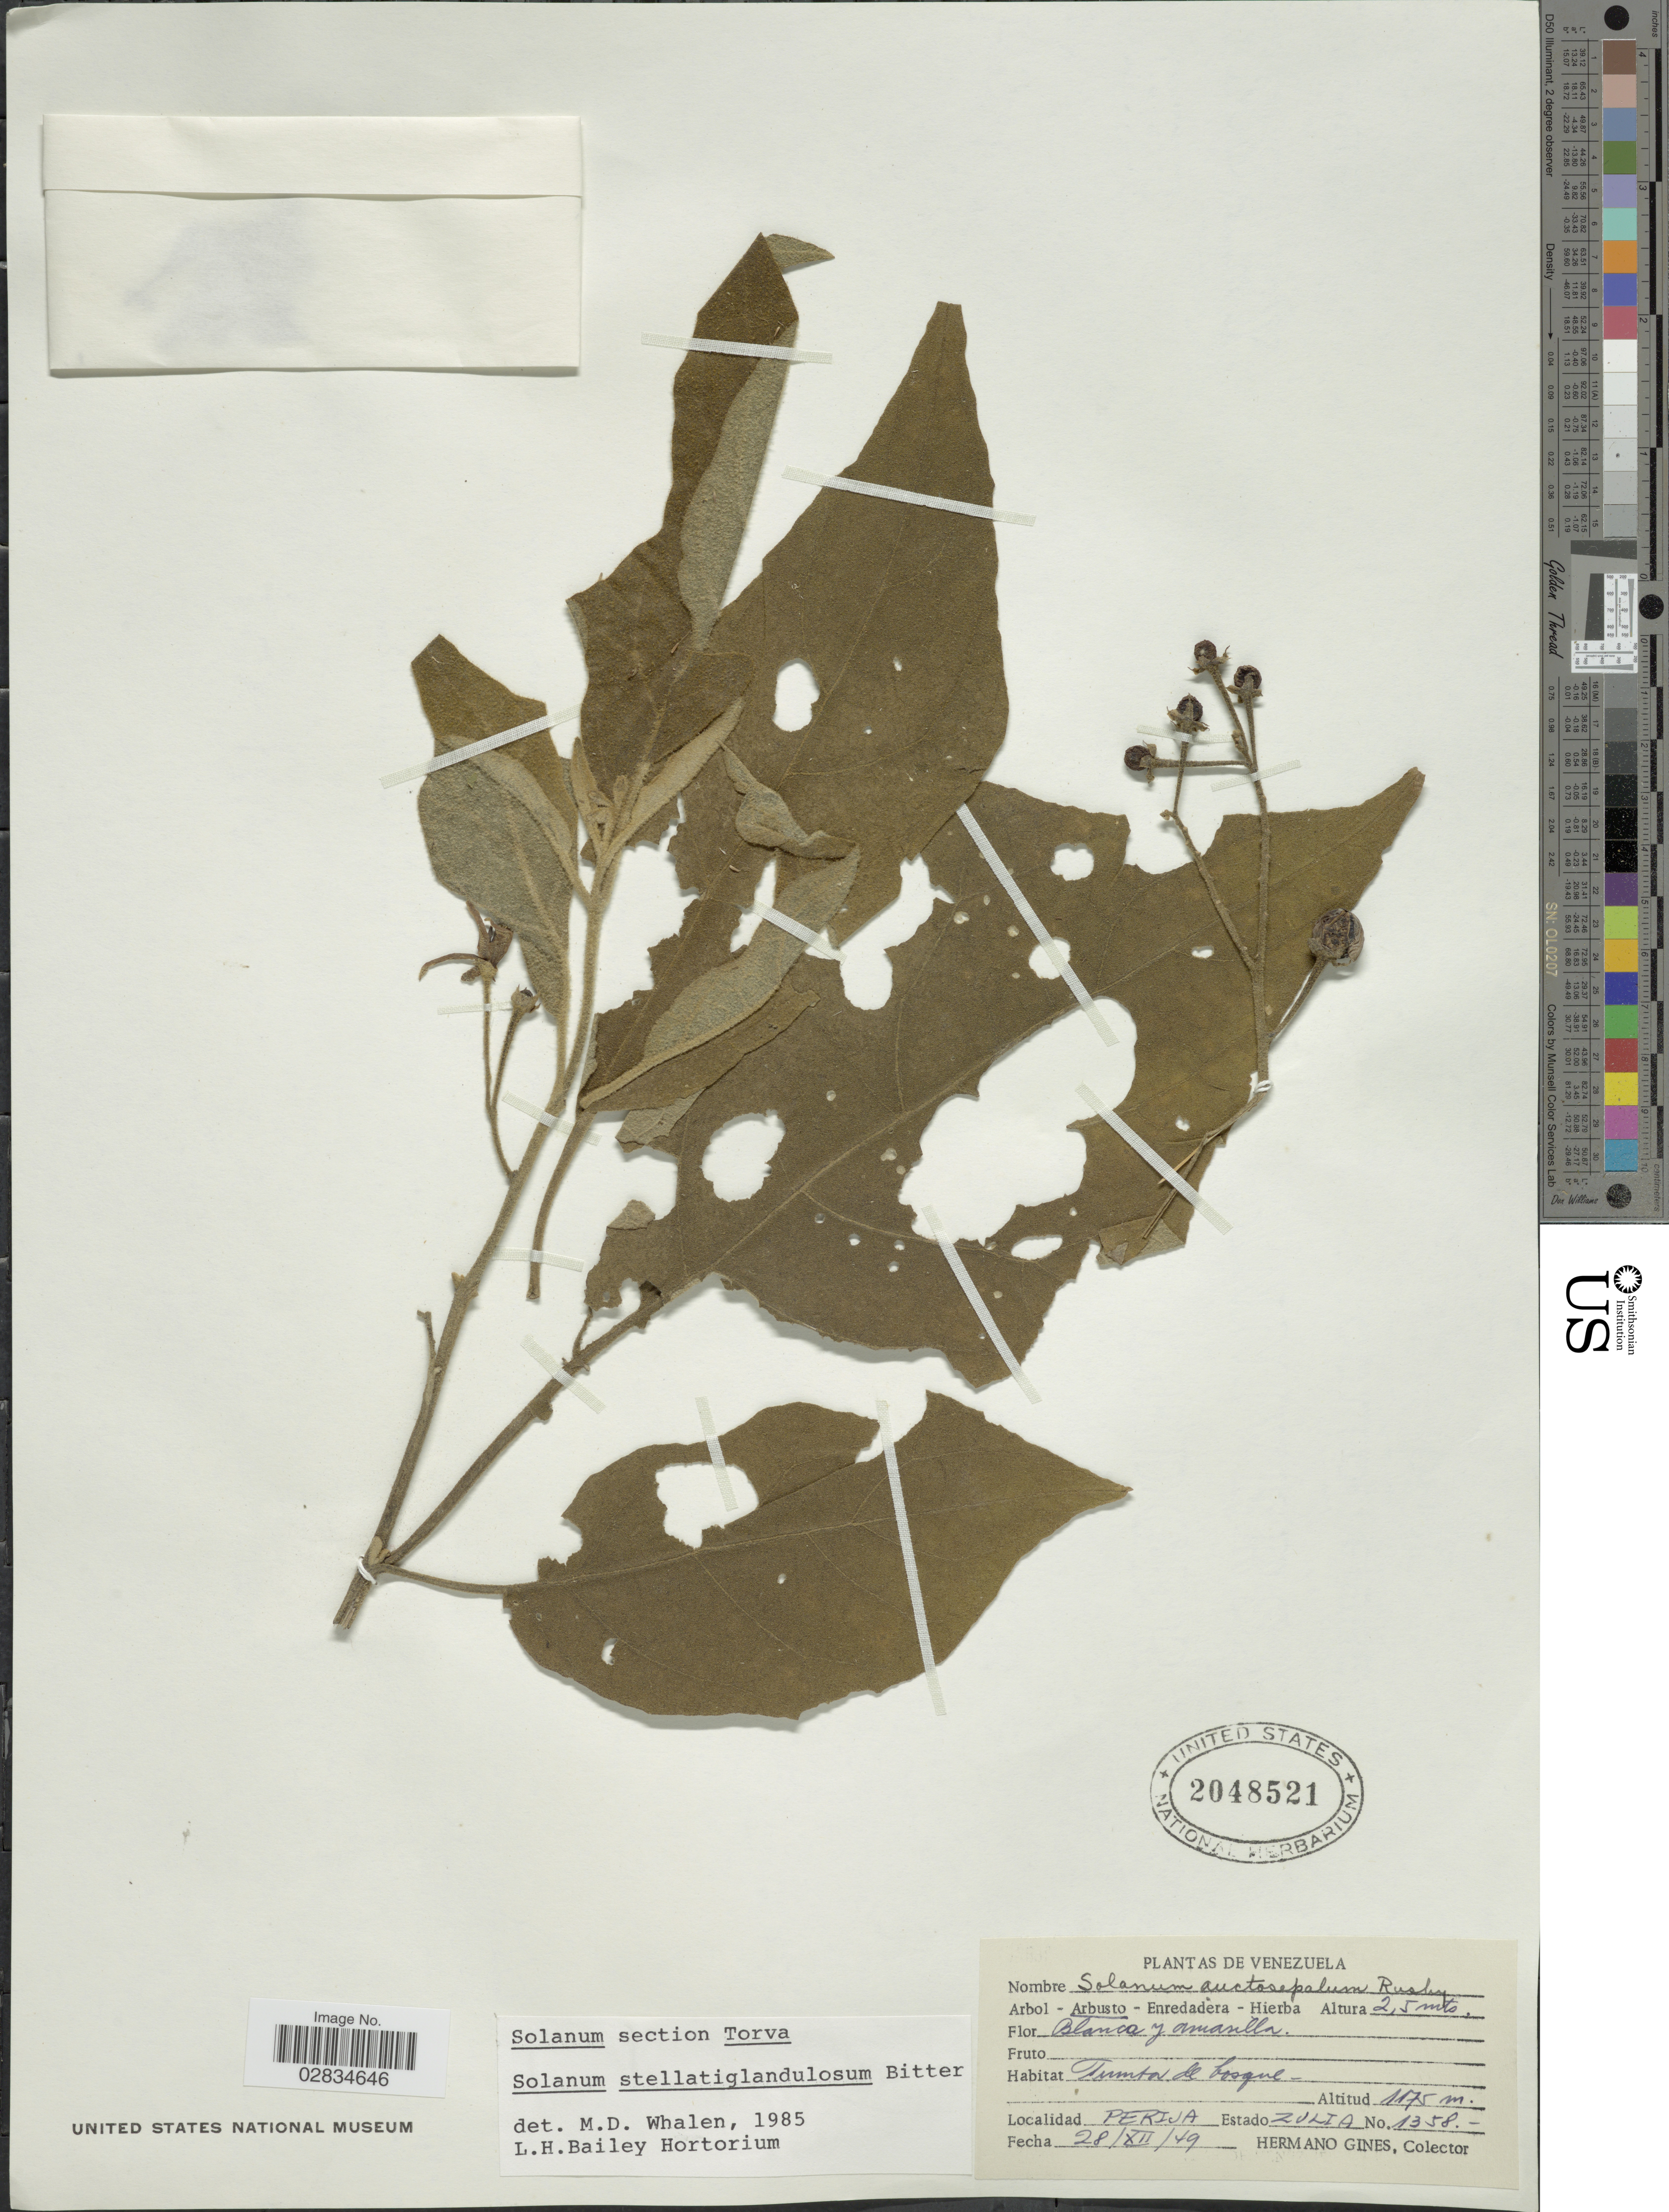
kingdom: Plantae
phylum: Tracheophyta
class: Magnoliopsida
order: Solanales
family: Solanaceae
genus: Solanum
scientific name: Solanum stellatiglandulosum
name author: Bitter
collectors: Bro. Gines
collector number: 1358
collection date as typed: Transcribed d/m/y: 28/12/49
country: Venezuela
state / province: Zulia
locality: Perija.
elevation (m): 1175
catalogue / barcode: US 2048521